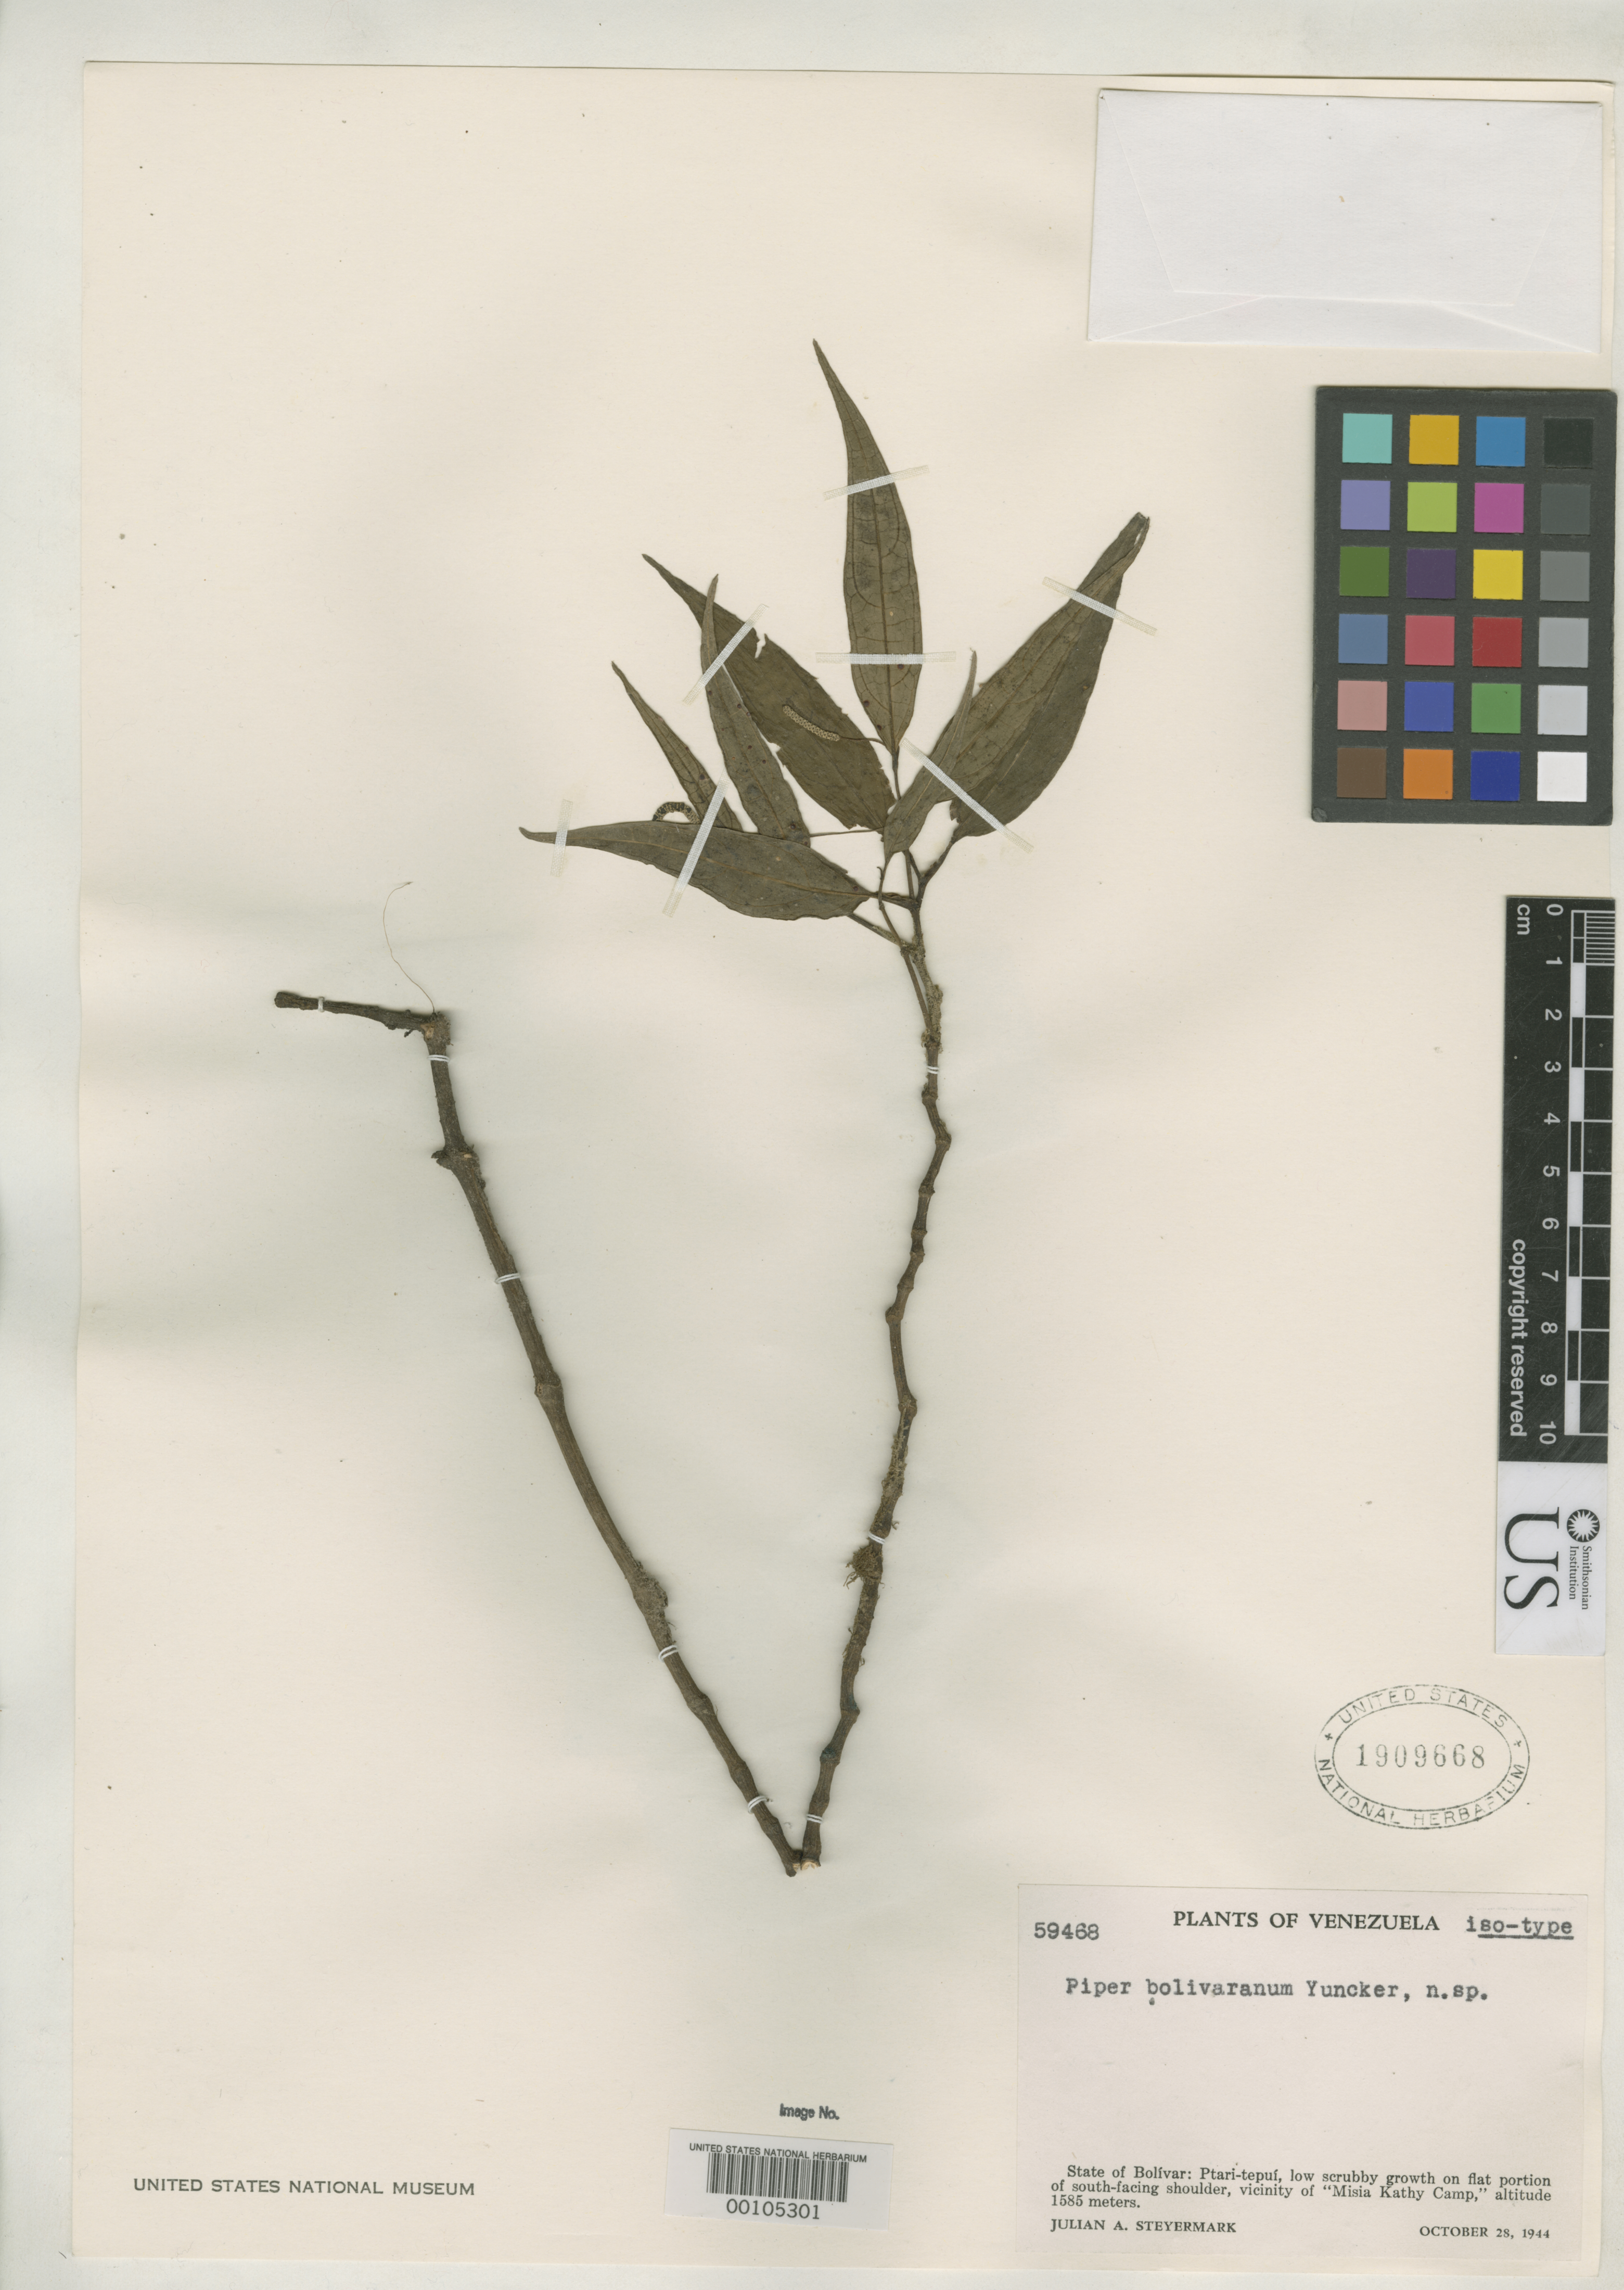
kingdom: Plantae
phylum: Tracheophyta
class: Magnoliopsida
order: Piperales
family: Piperaceae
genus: Piper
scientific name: Piper bolivaranum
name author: Yunck.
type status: Isotype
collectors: J. Steyermark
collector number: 59468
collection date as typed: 28 Oct 1944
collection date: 1944-10-28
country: Venezuela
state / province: Bolivar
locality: Ptari-tepui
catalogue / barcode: US 1909668